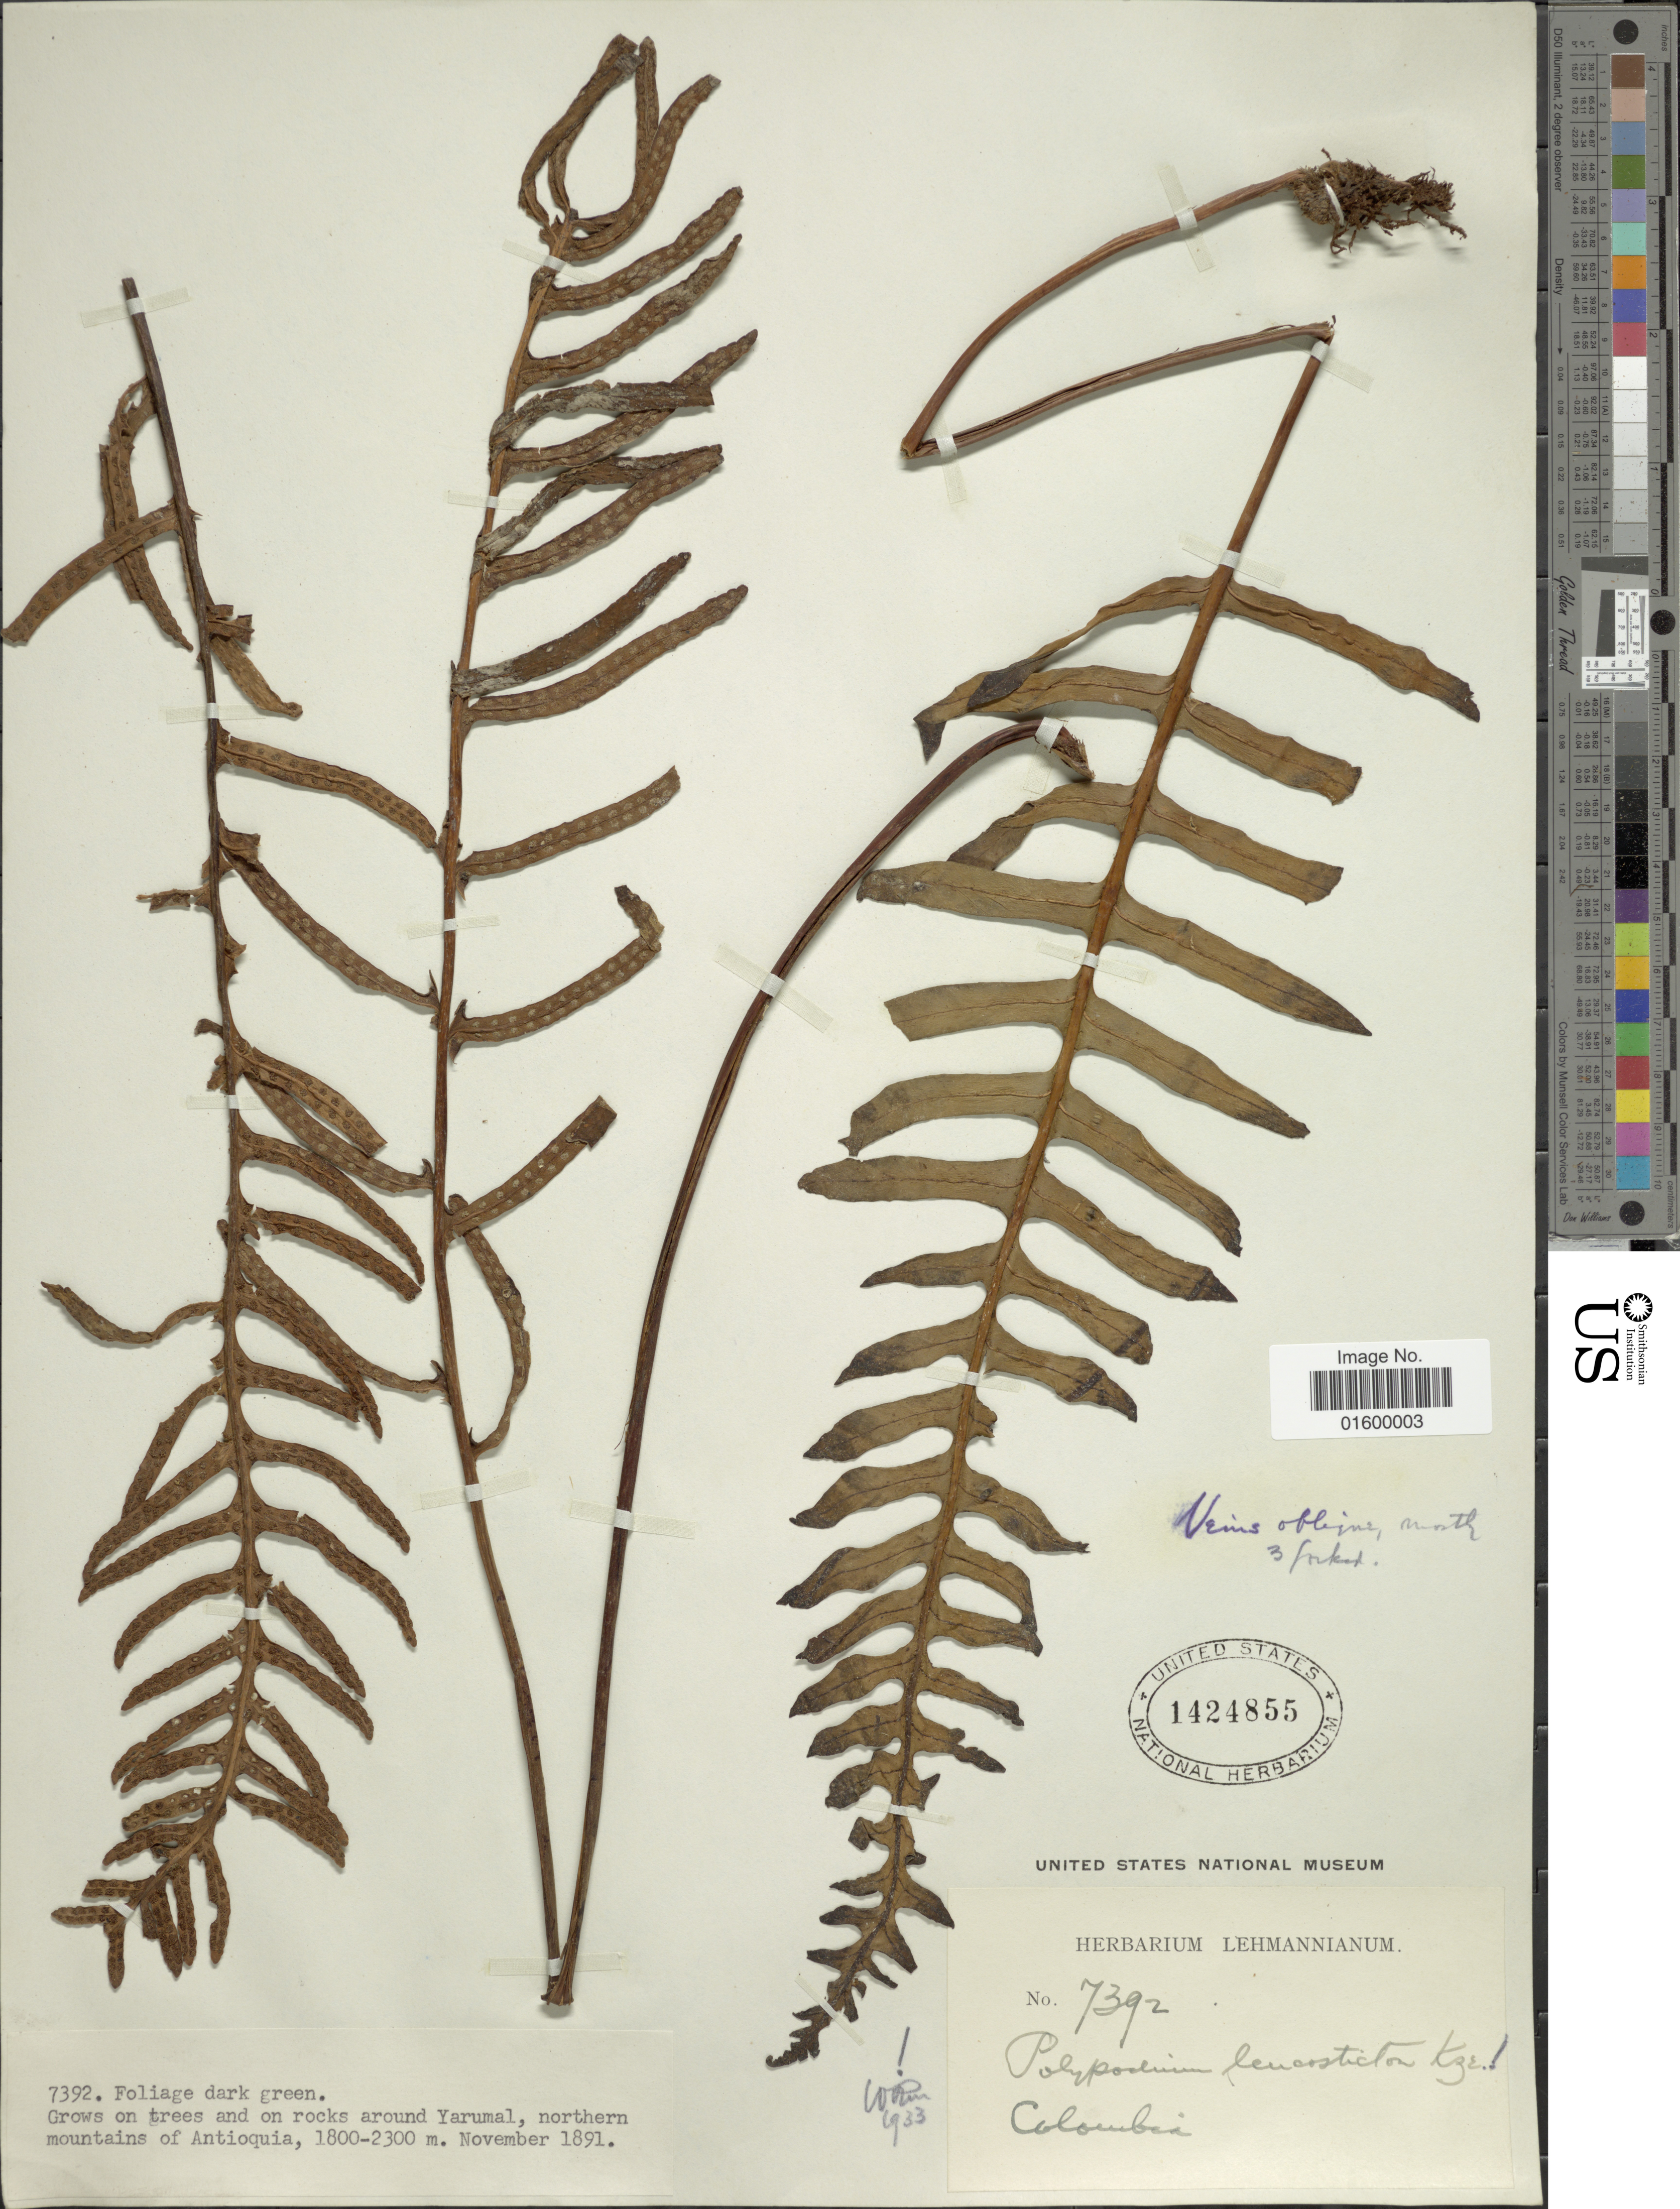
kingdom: Plantae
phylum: Tracheophyta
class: Polypodiopsida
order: Polypodiales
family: Polypodiaceae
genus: Pleopeltis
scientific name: Pleopeltis remota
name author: (Desv.) A.R. Sm.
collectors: ex herb. Lehmannianum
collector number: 7392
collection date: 1891-11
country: Colombia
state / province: Antioquia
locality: Around Yarumal, northern mountains of Antioquia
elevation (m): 1800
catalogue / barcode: US 1424855